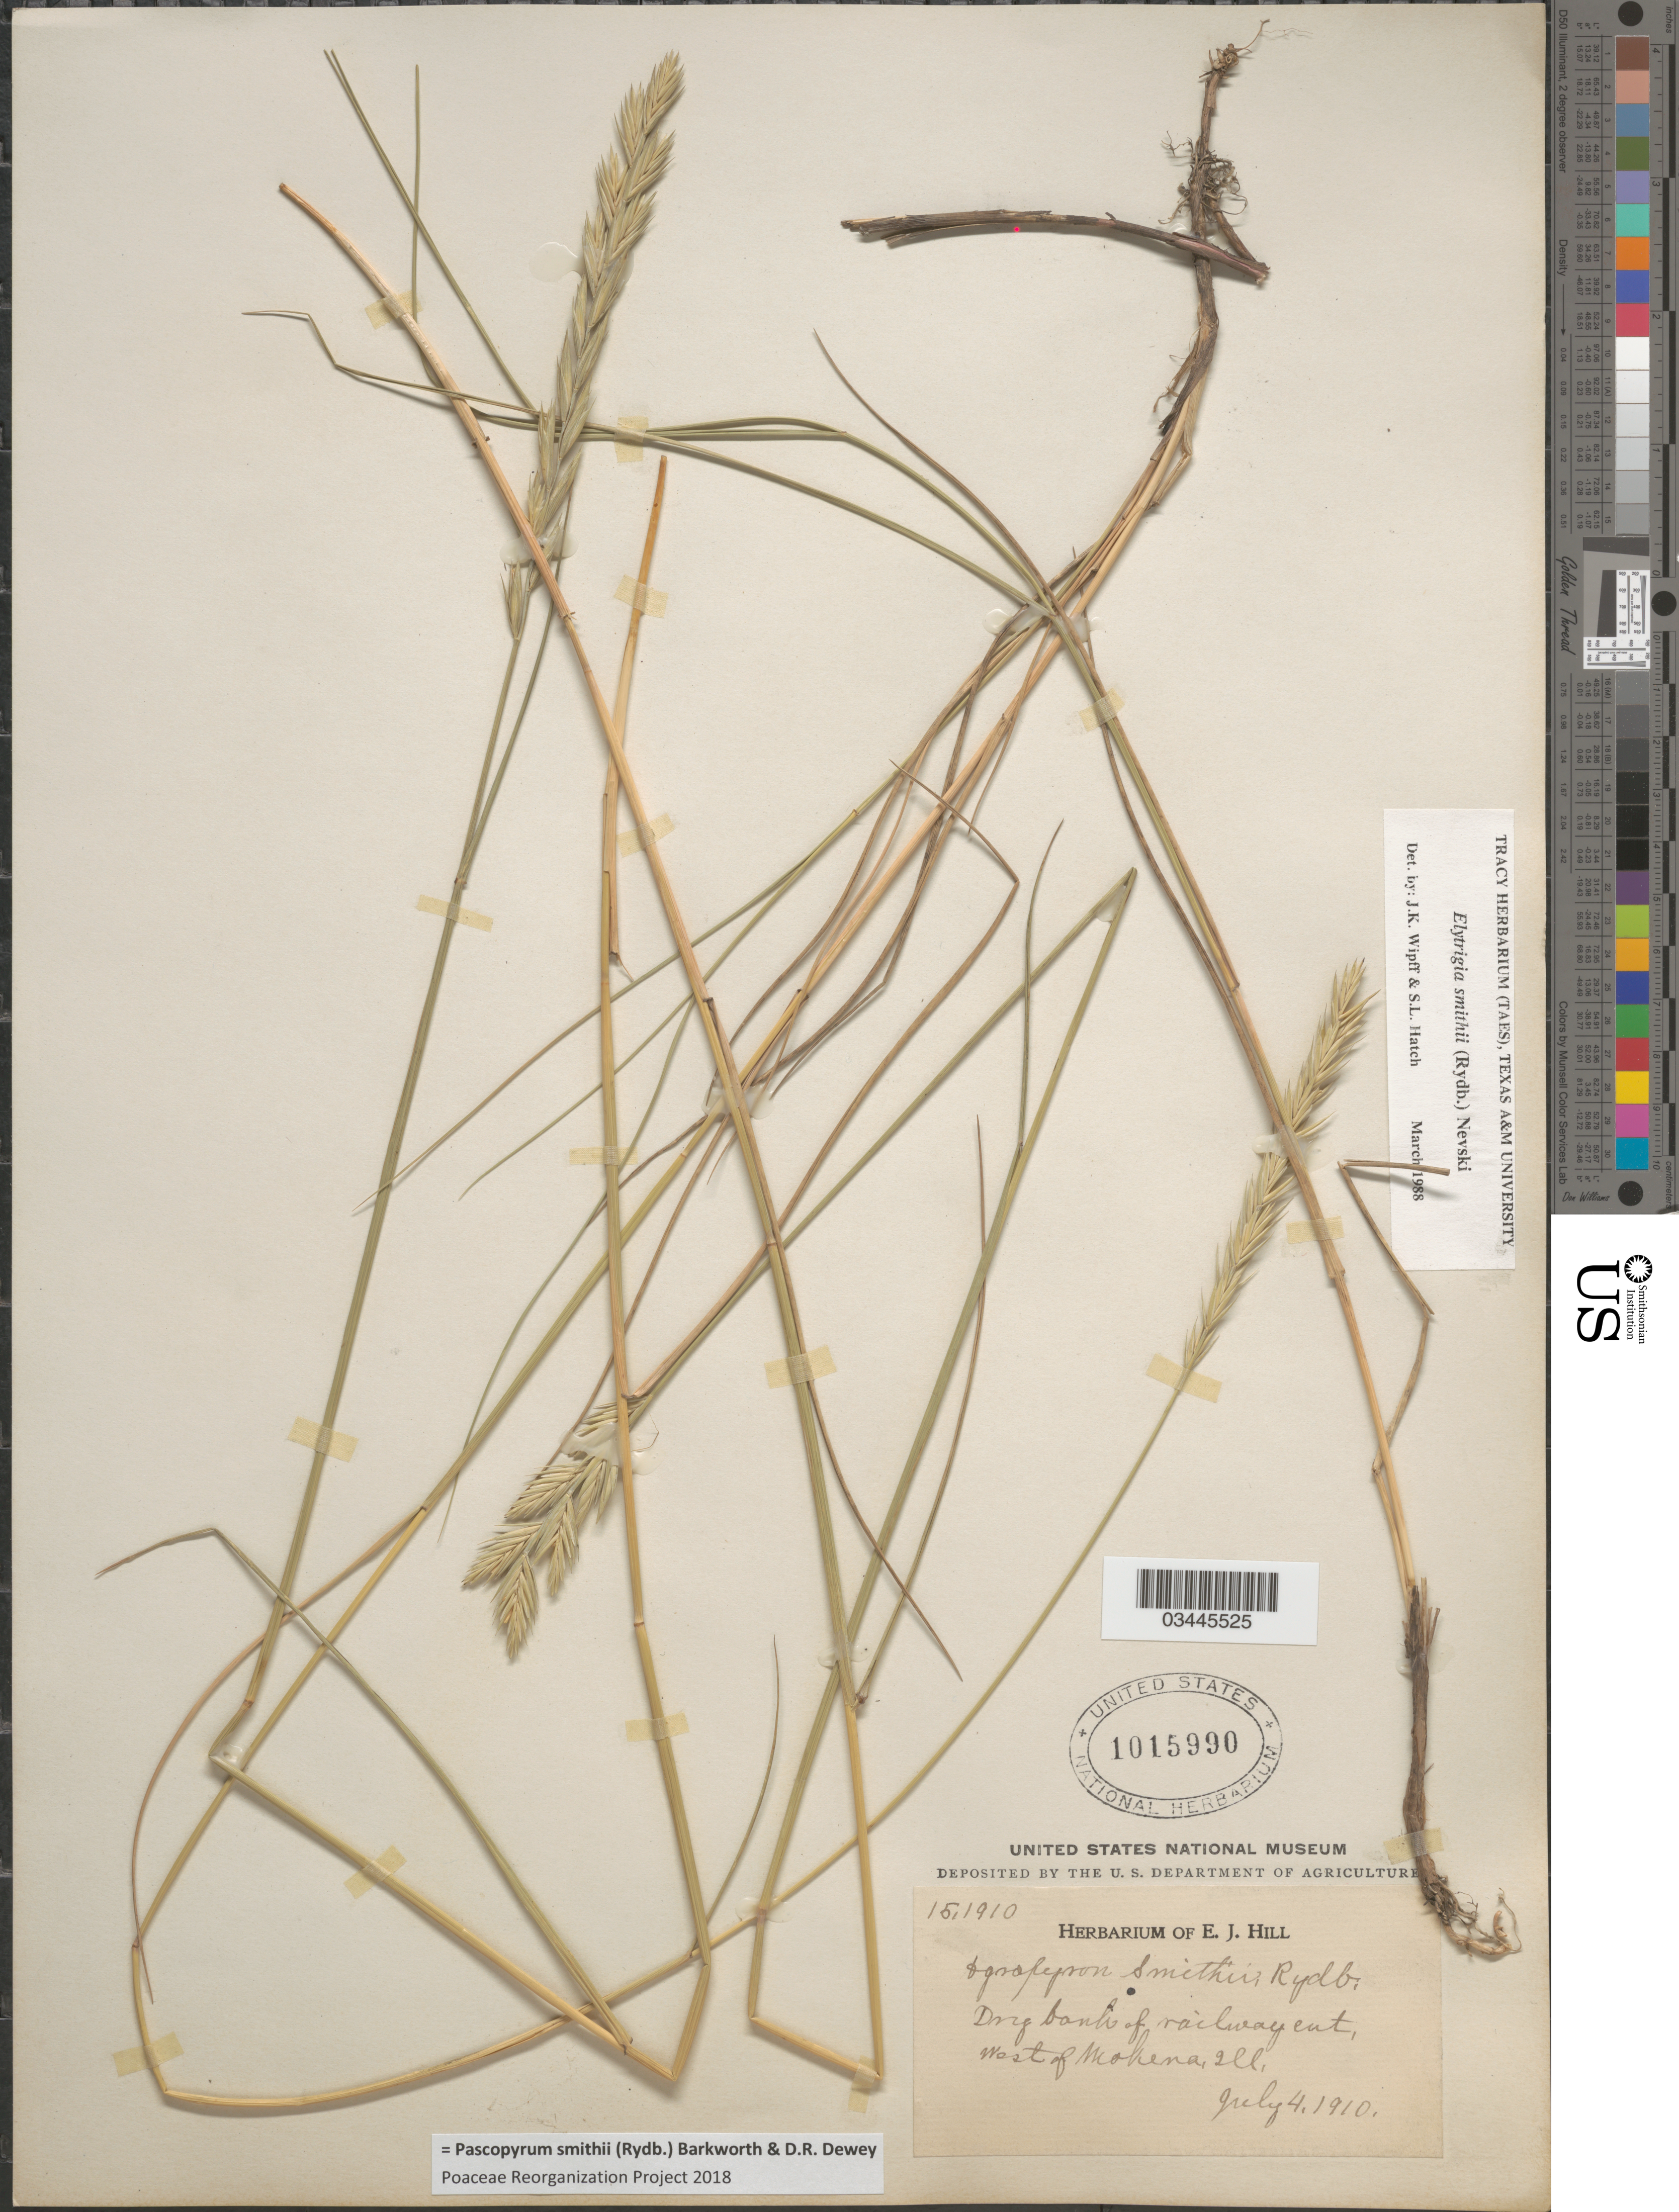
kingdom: Plantae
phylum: Tracheophyta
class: Liliopsida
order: Poales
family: Poaceae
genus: Pascopyrum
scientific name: Pascopyrum smithii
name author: (Rydb.) Barkworth & Dewey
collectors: Ex herb. E. J. Hill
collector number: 15.1910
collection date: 1910-07-04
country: United States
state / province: Illinois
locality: Dry bank of railway east, west of Mokena.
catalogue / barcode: US 1015990